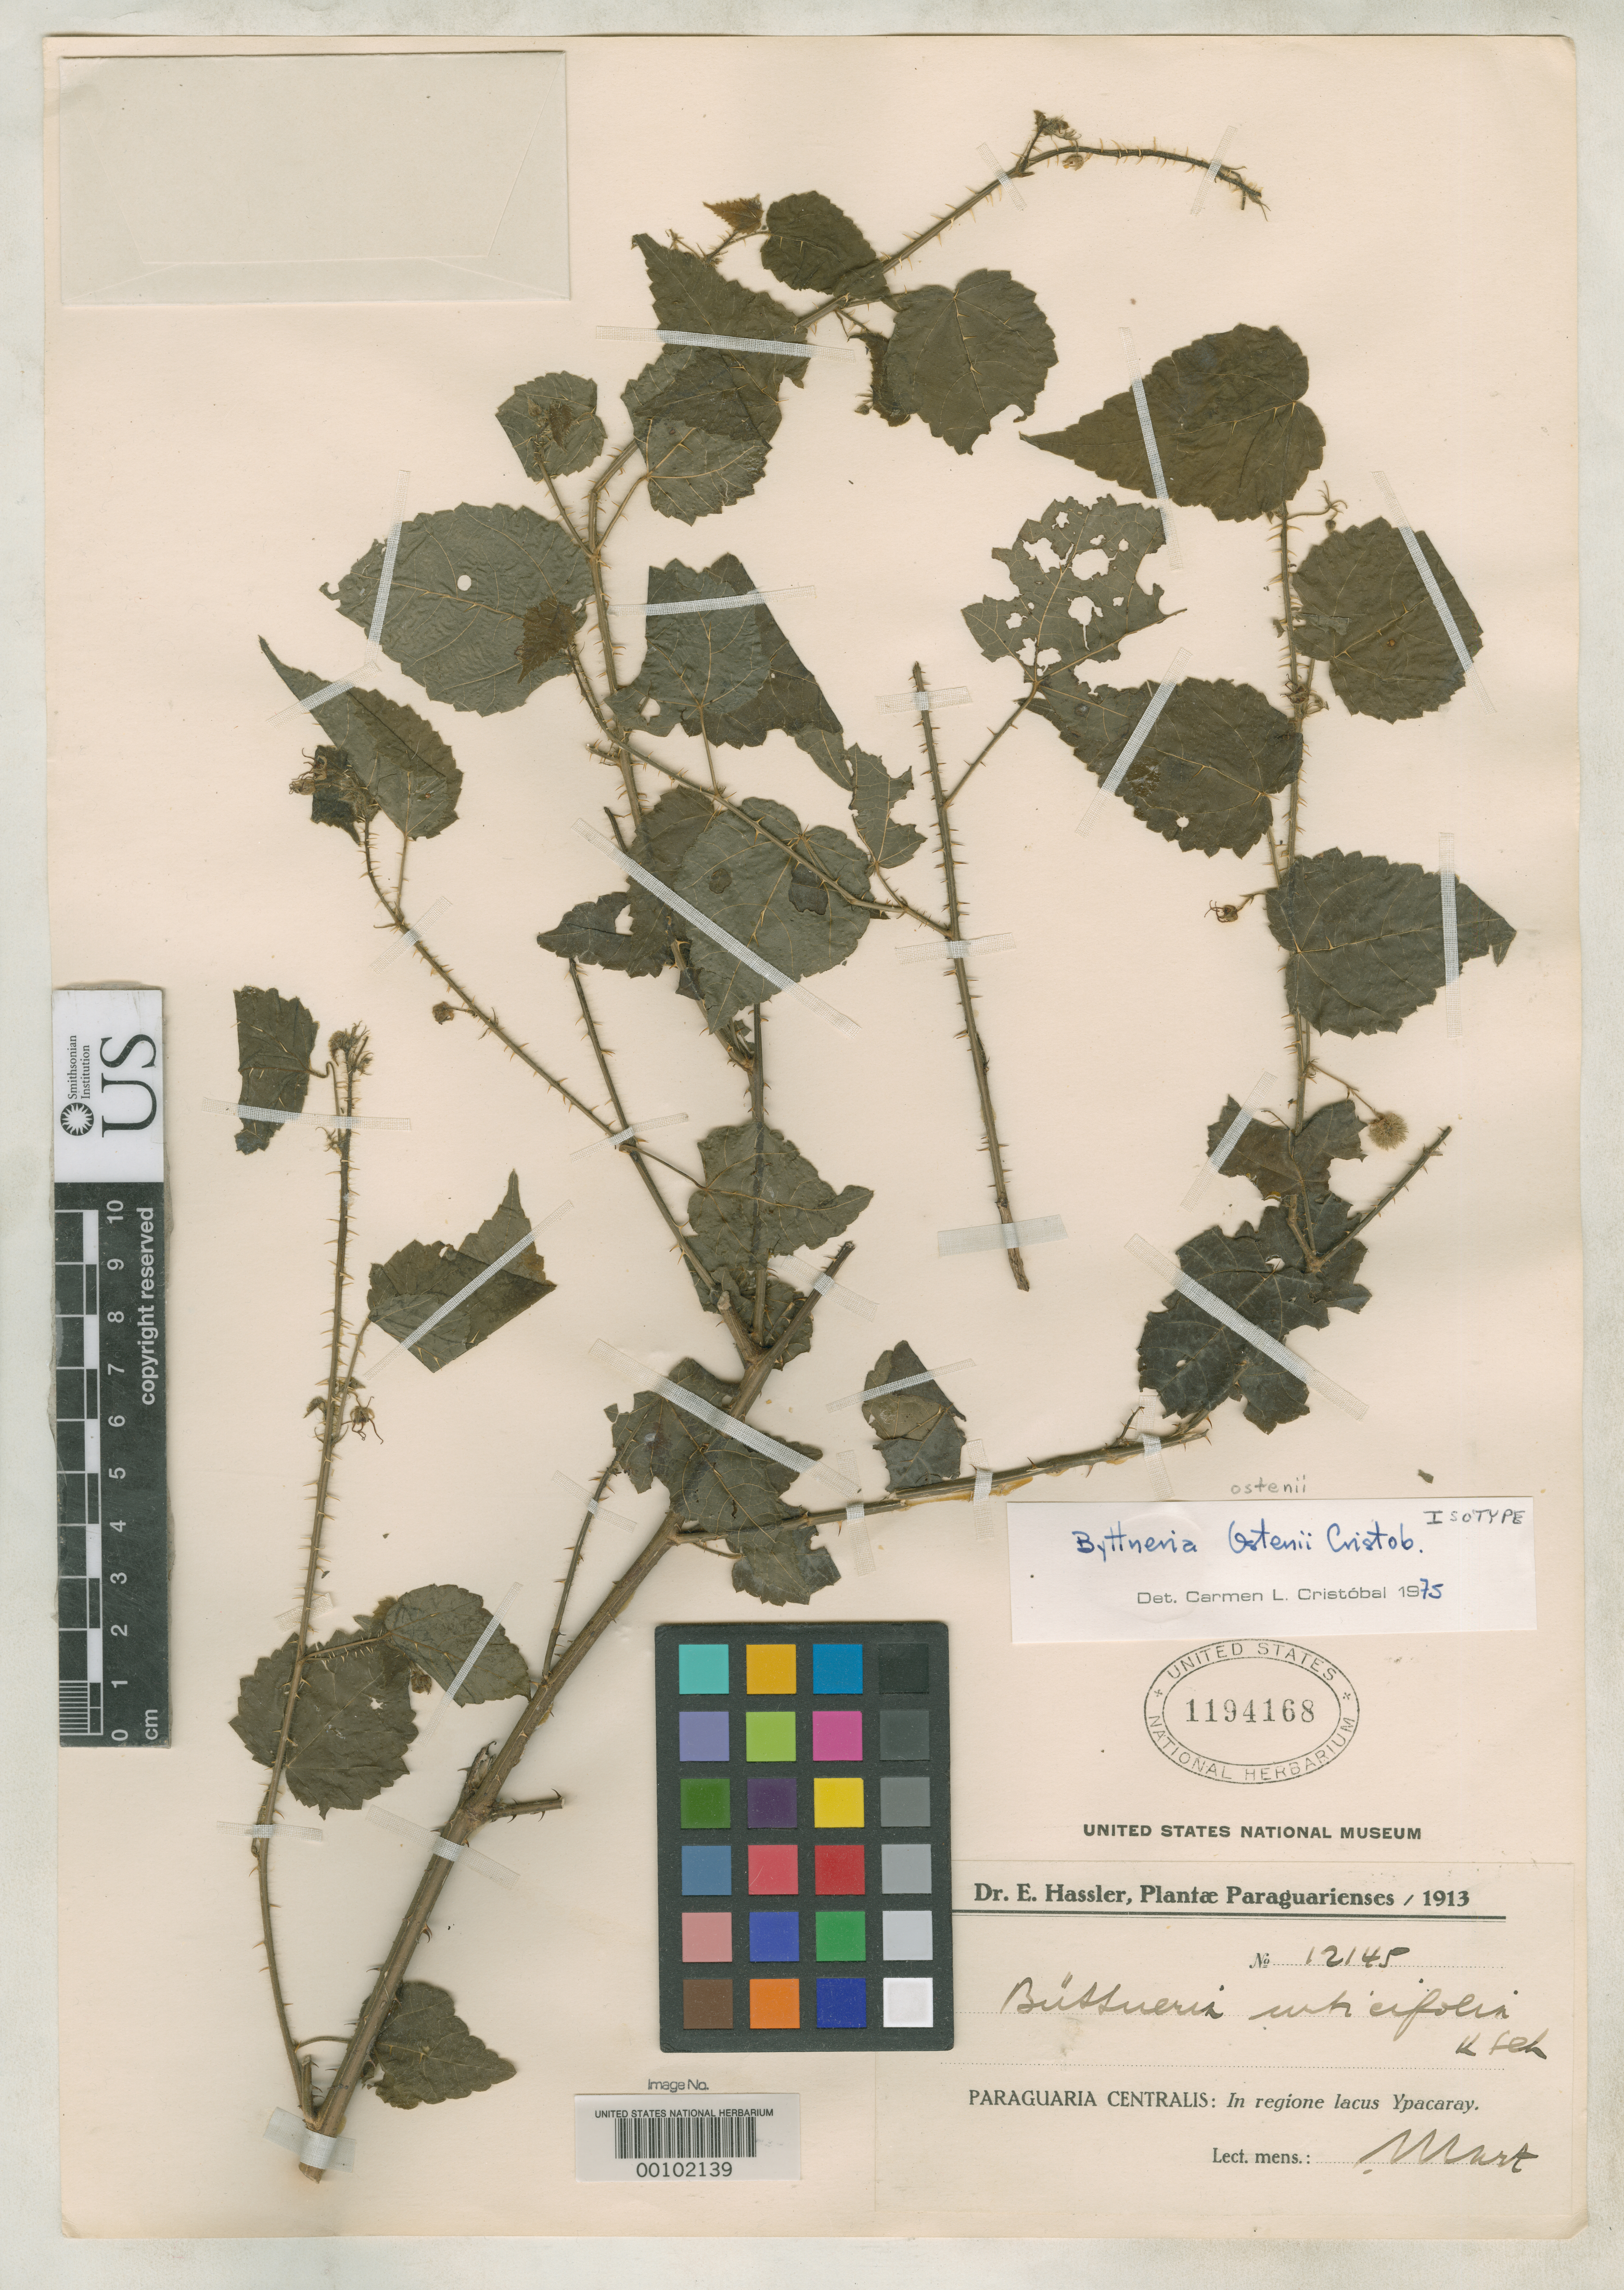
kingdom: Plantae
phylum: Tracheophyta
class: Magnoliopsida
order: Malvales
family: Malvaceae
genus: Byttneria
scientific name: Byttneria ostenii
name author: Cristóbal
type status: Isotype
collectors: E. Hassler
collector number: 12145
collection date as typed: Mar 1913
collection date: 1913-03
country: Paraguay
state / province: Central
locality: Lake Ypacaray.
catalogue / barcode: US 1194168